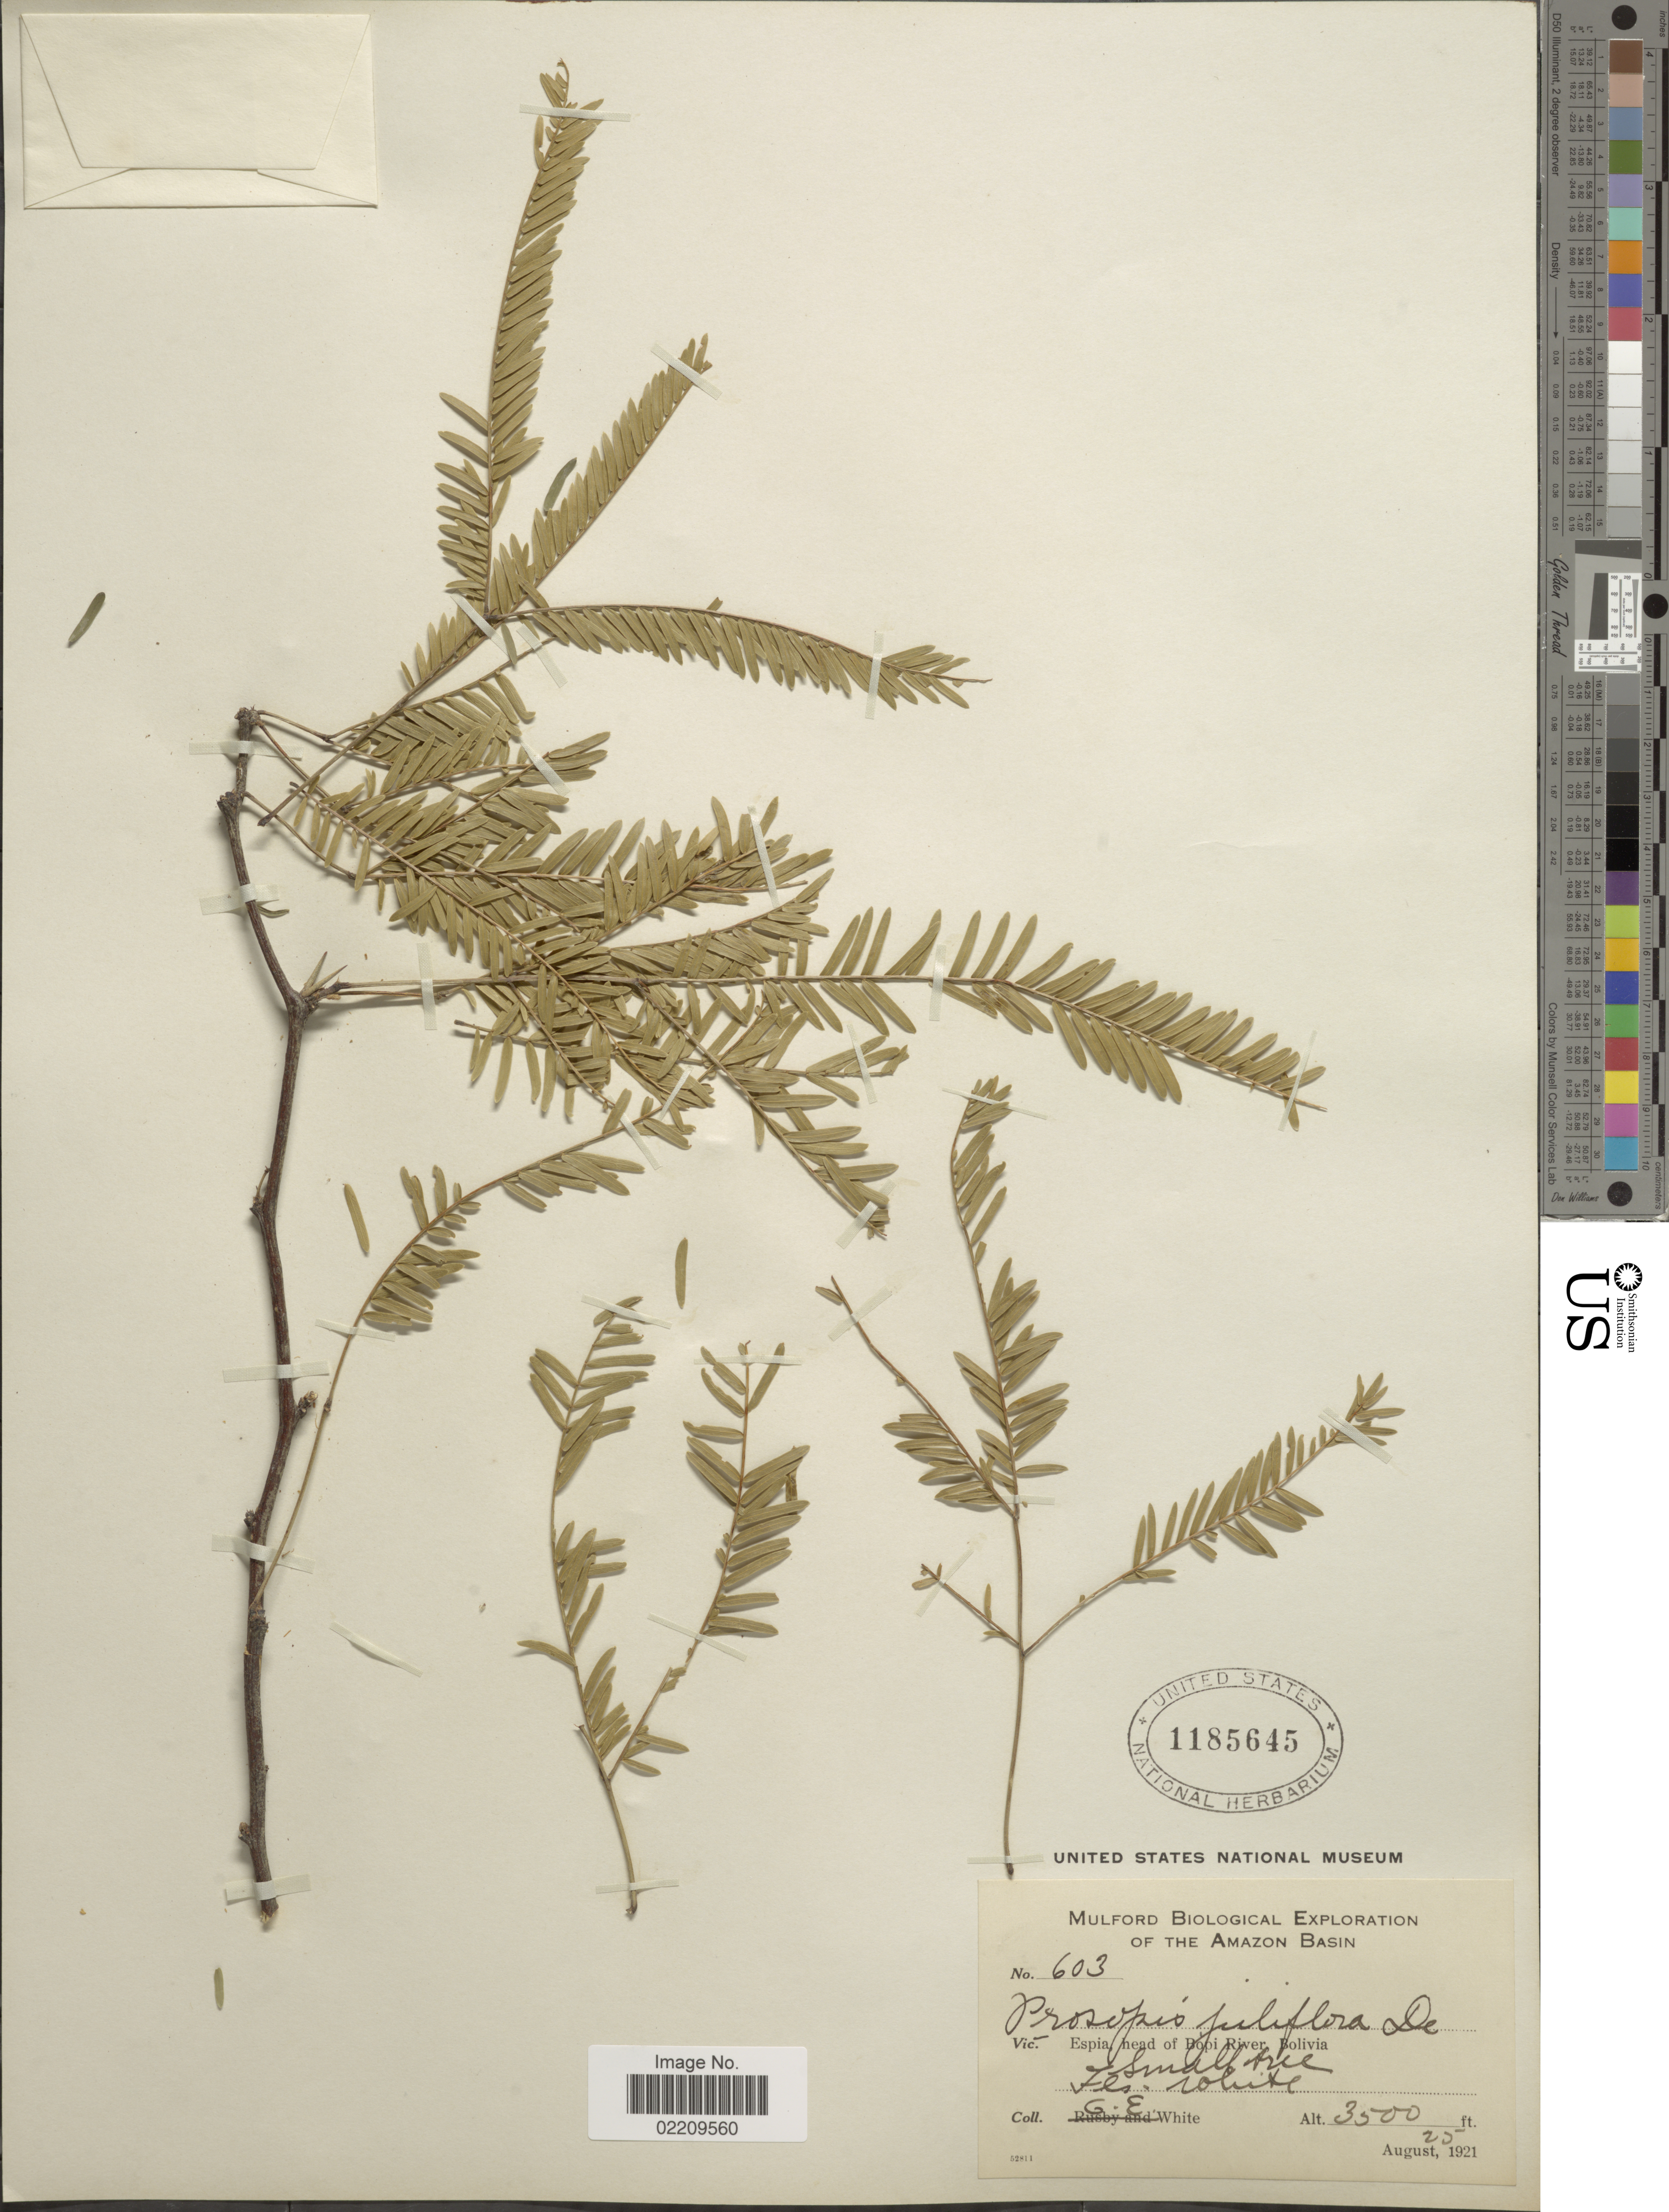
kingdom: Plantae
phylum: Tracheophyta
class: Magnoliopsida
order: Fabales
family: Fabaceae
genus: Neltuma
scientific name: Neltuma sp.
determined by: Strong, Mark T., (BOT), Smithsonian Institution - National Museum of Natural History (UNITED STATES)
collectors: O. E. White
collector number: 603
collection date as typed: August 25, 1921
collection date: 1921-08-25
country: Bolivia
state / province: La Paz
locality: Espia, head of Bopi River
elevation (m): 1067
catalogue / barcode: US 1185645